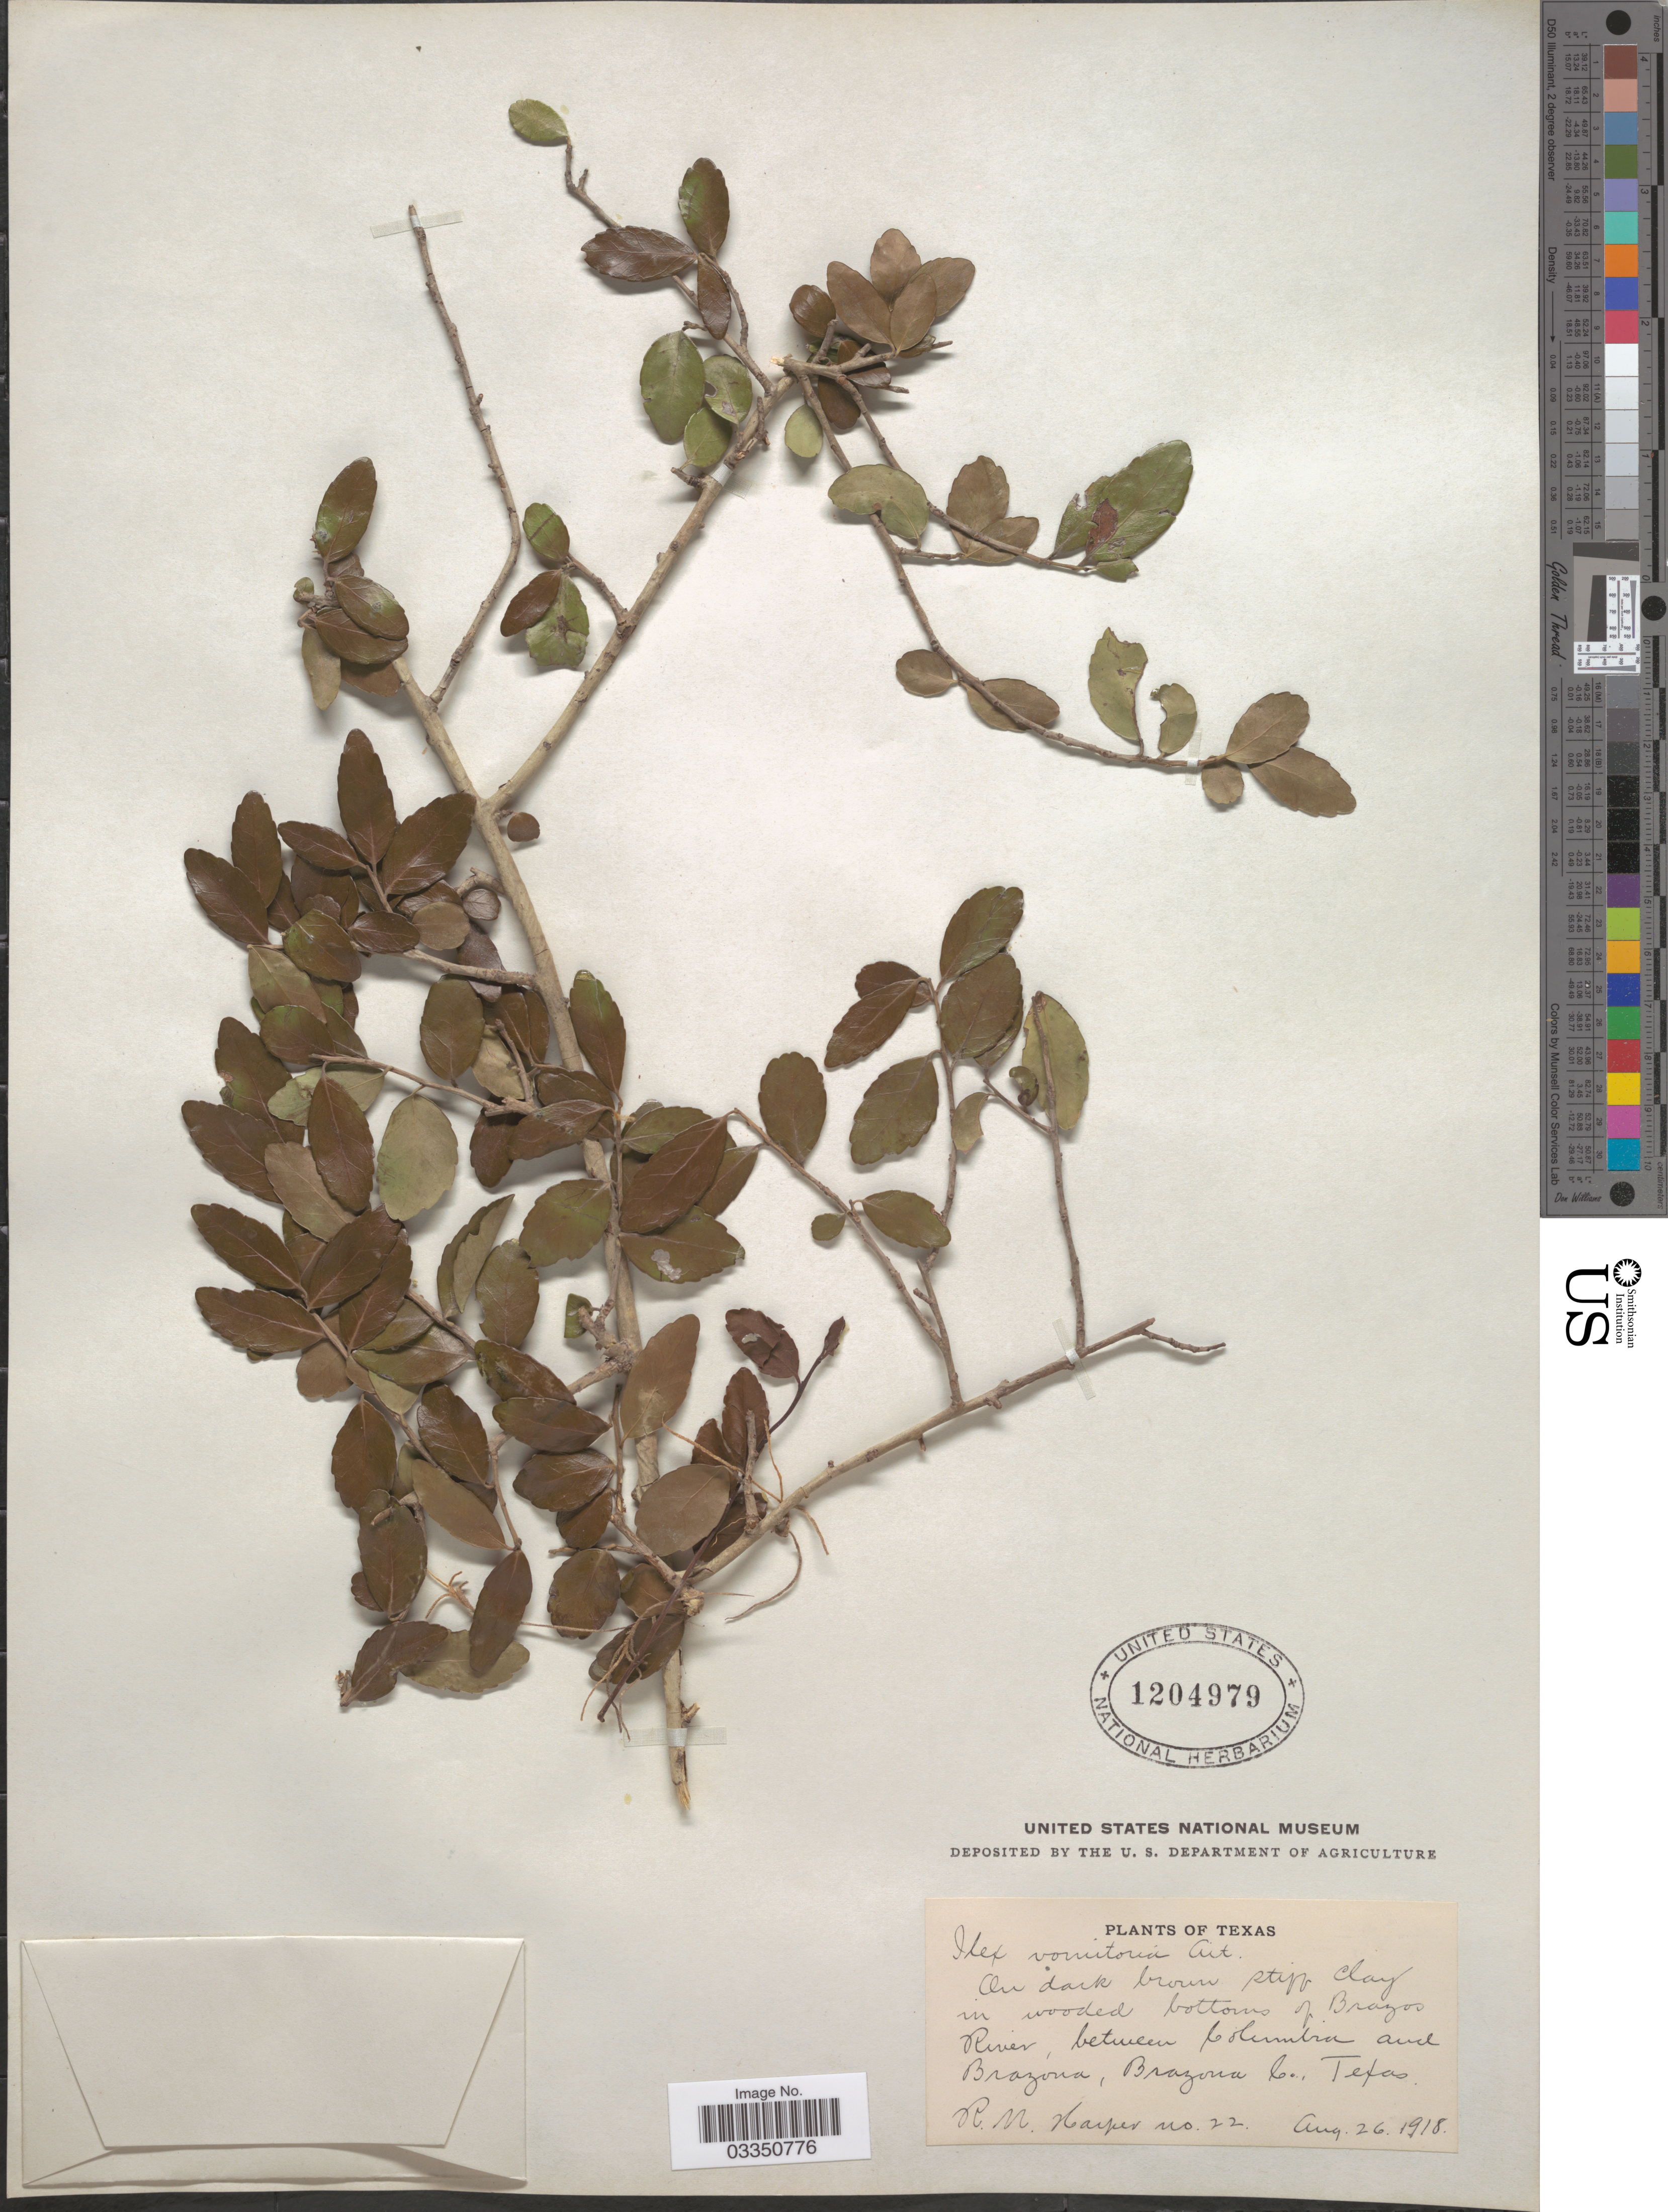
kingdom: Plantae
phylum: Tracheophyta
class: Magnoliopsida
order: Aquifoliales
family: Aquifoliaceae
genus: Ilex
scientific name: Ilex vomitoria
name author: Aiton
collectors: R. Harper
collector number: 22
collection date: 1918-08-26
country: United States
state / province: Texas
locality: On dark brown stiff clay in wooded bottoms of Brazos River, between Columbia and Brazona, Brazona Co.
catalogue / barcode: US 1204979